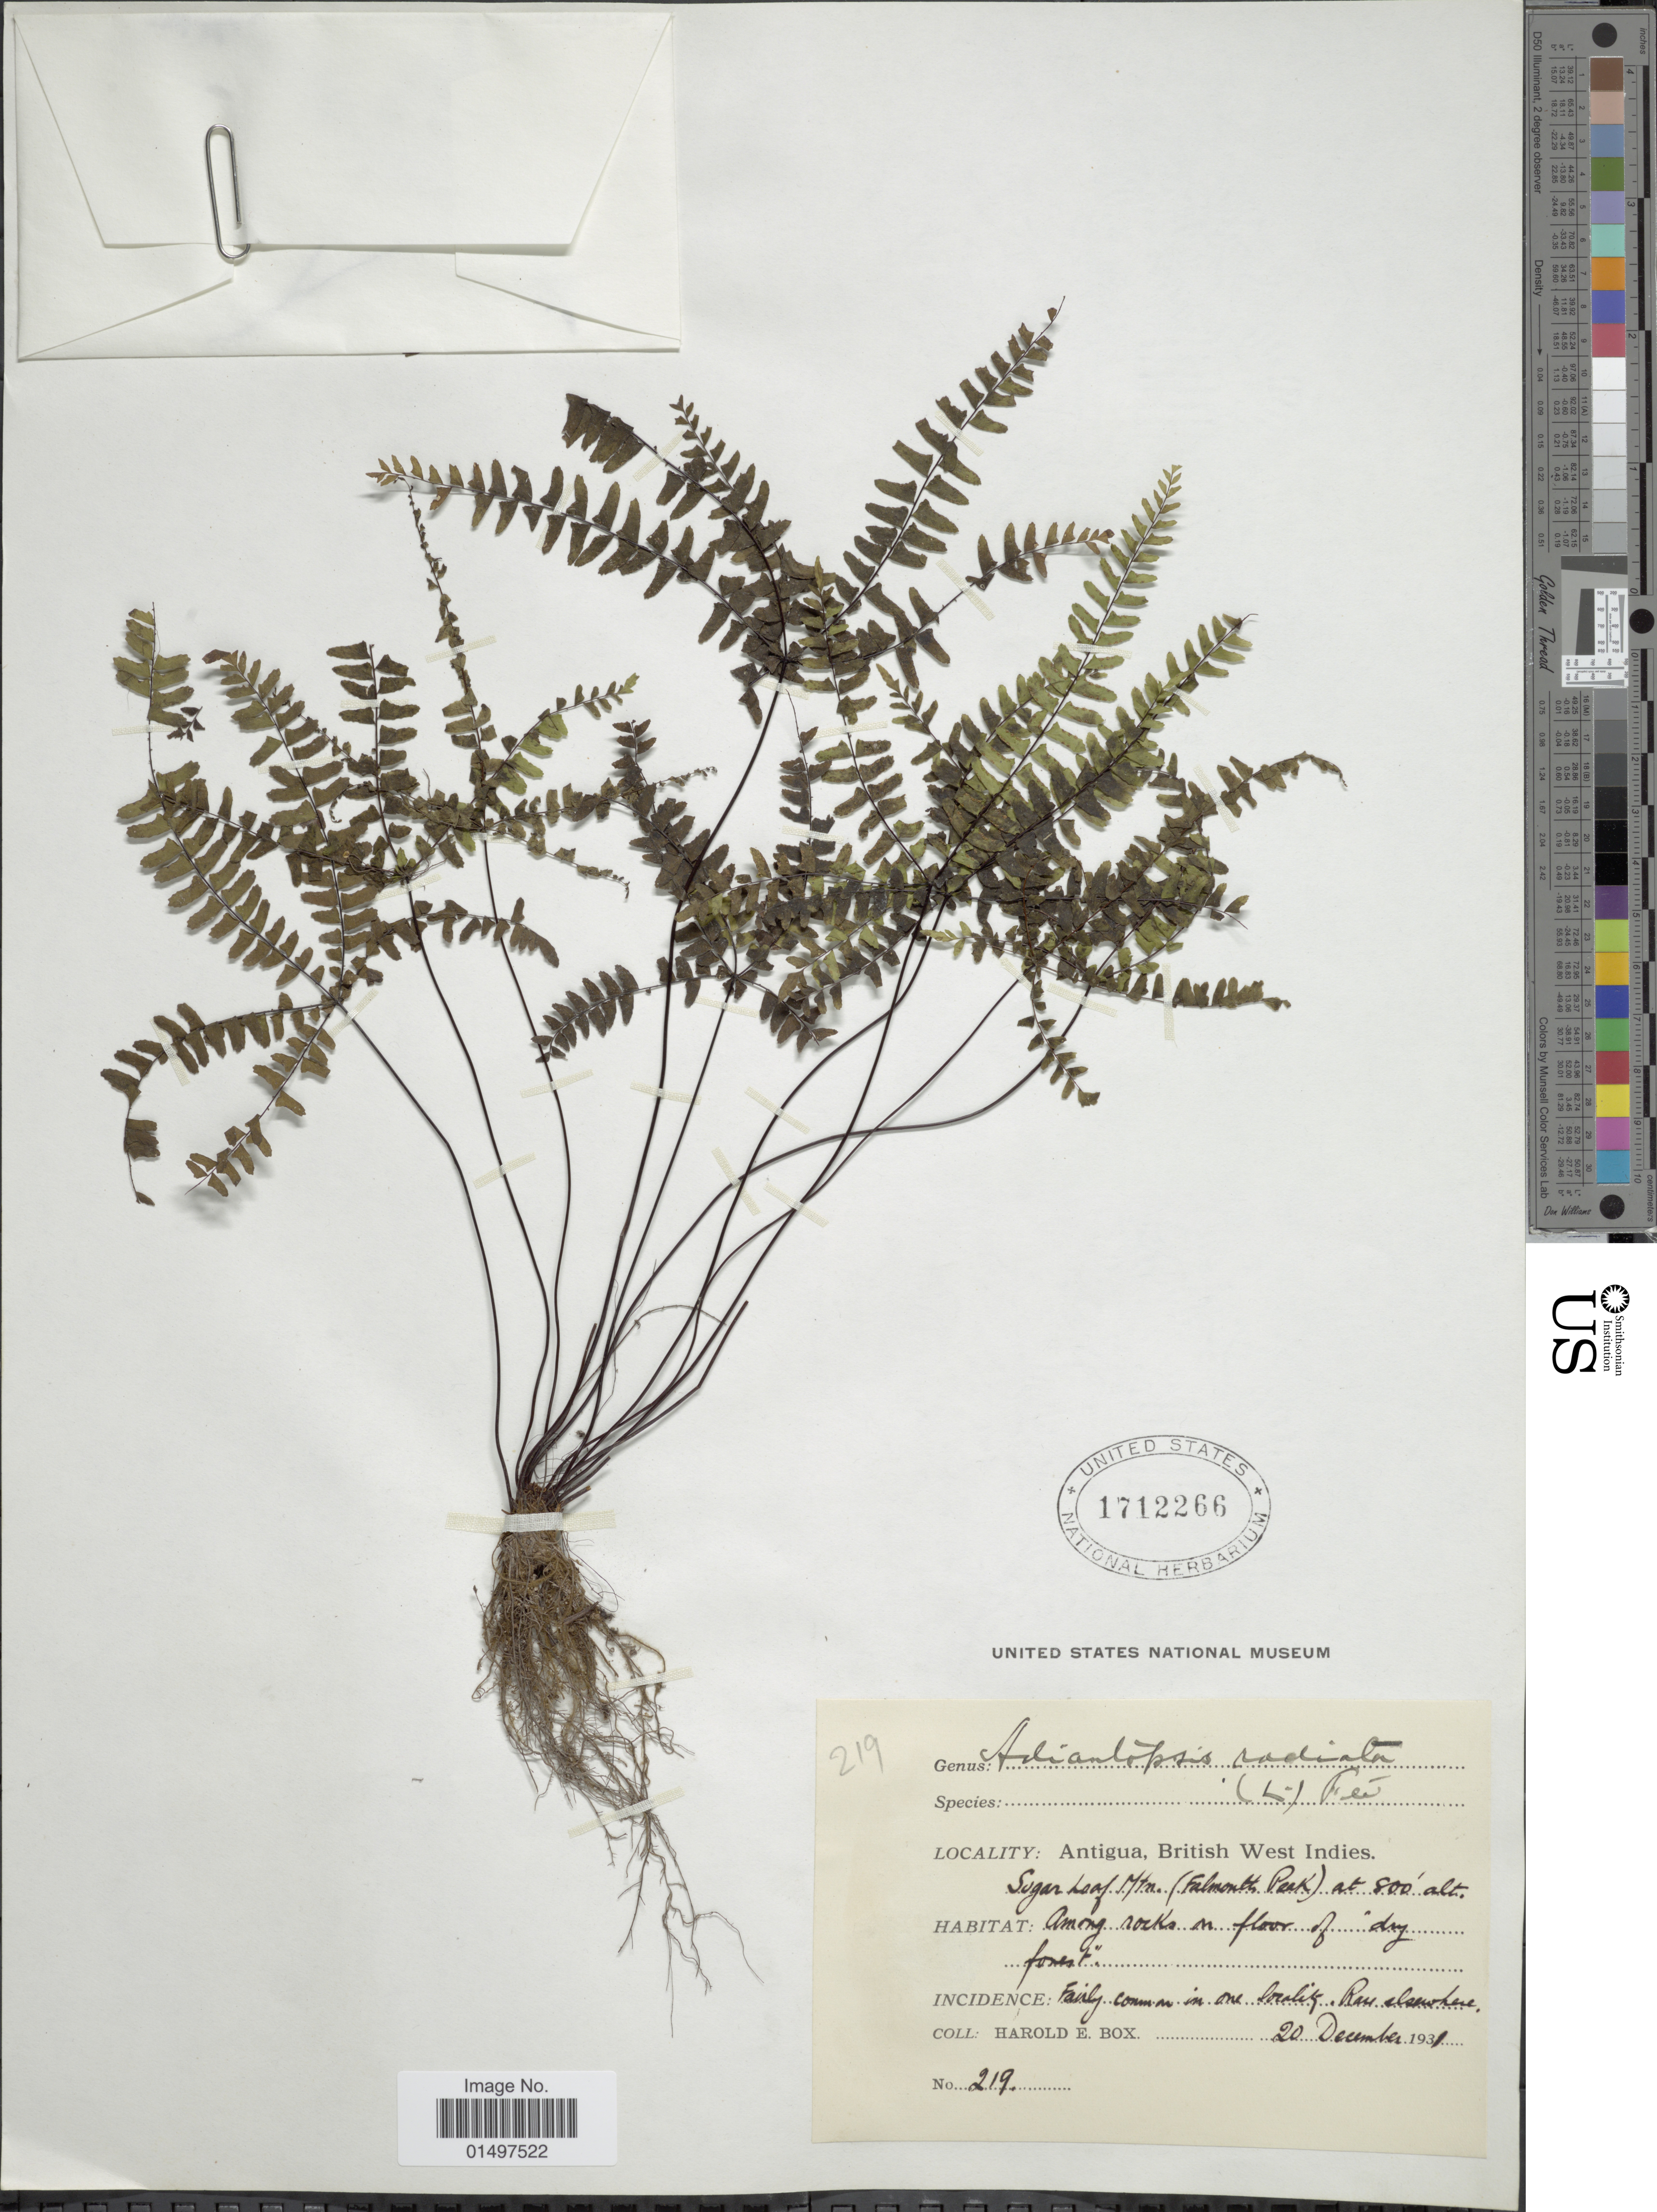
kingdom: Plantae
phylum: Tracheophyta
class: Polypodiopsida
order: Polypodiales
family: Pteridaceae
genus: Adiantopsis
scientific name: Adiantopsis radiata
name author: (L.) Fée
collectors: H. E. Box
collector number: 219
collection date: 1931-12-20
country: Antigua and Barbuda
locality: Antigua, British West Indies. Sugar loaf Mtn. (Falmonth Peak).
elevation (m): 244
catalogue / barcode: US 1712266